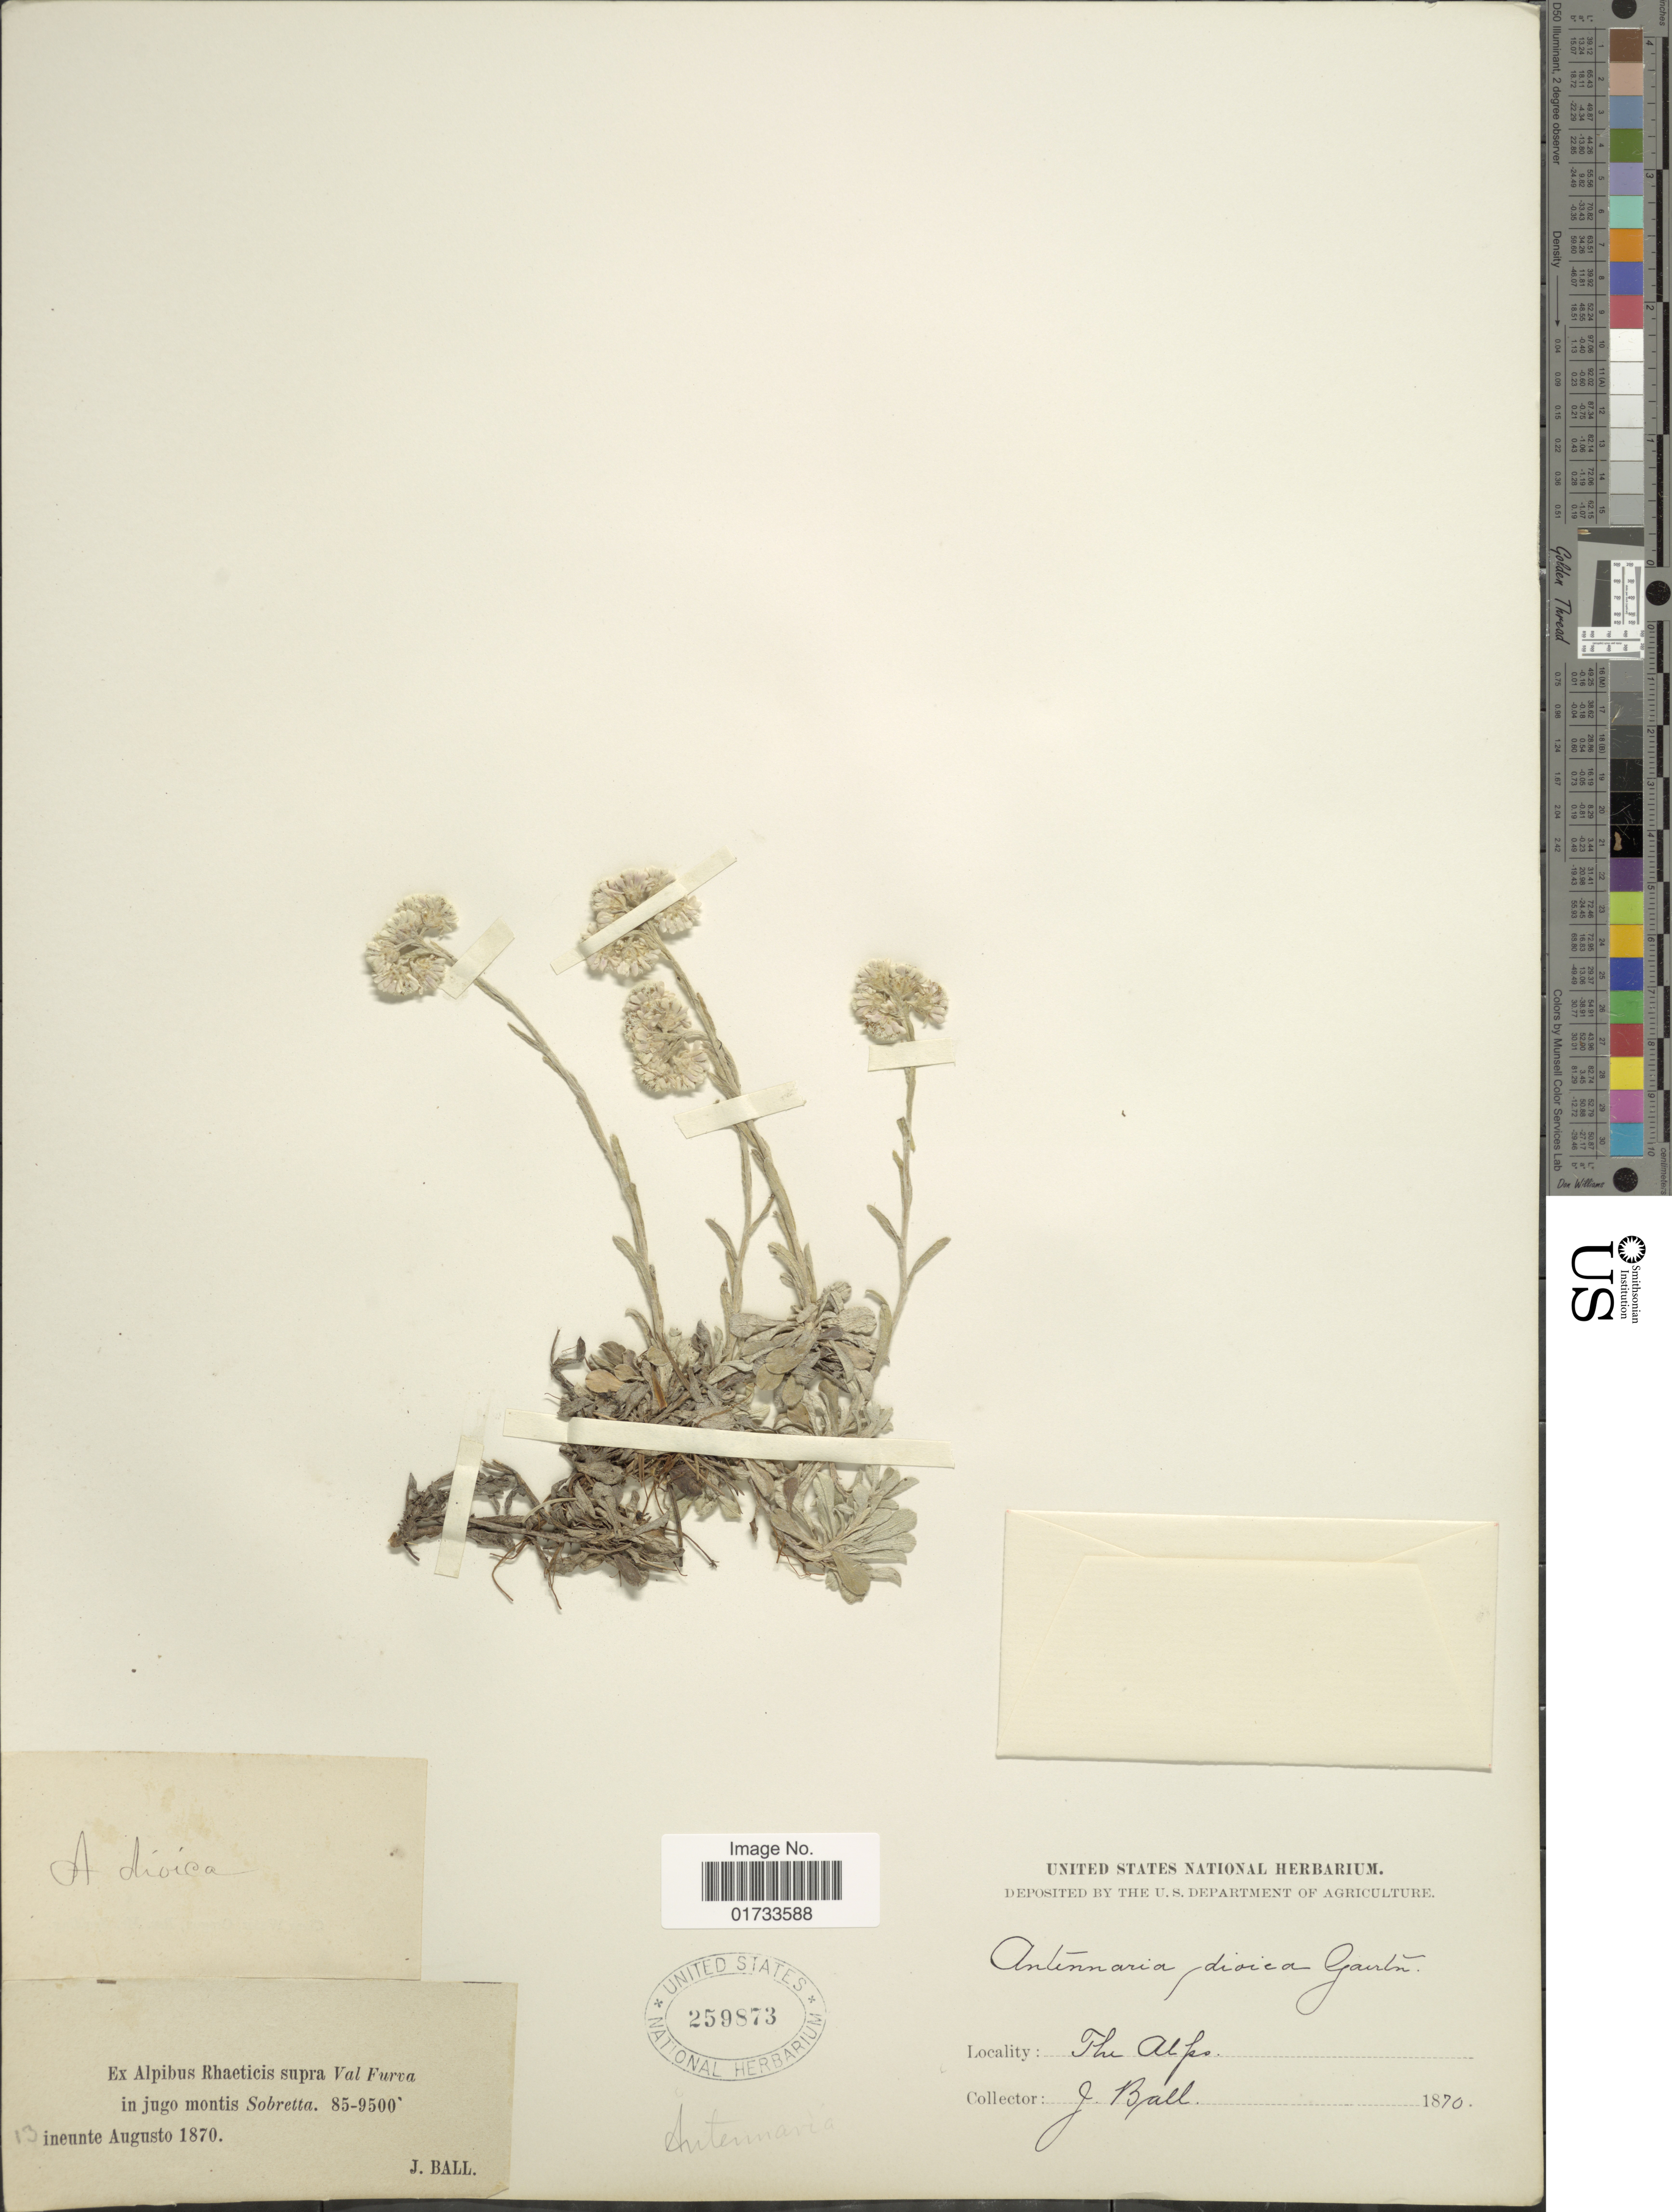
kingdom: Plantae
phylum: Tracheophyta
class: Magnoliopsida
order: Asterales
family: Asteraceae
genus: Antennaria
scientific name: Antennaria dioica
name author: (L.) Gaertn.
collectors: J. Ball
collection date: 1870-08-13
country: Italy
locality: Supra Val Furva, in jugo monts Sobretta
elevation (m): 2591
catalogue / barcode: US 259873